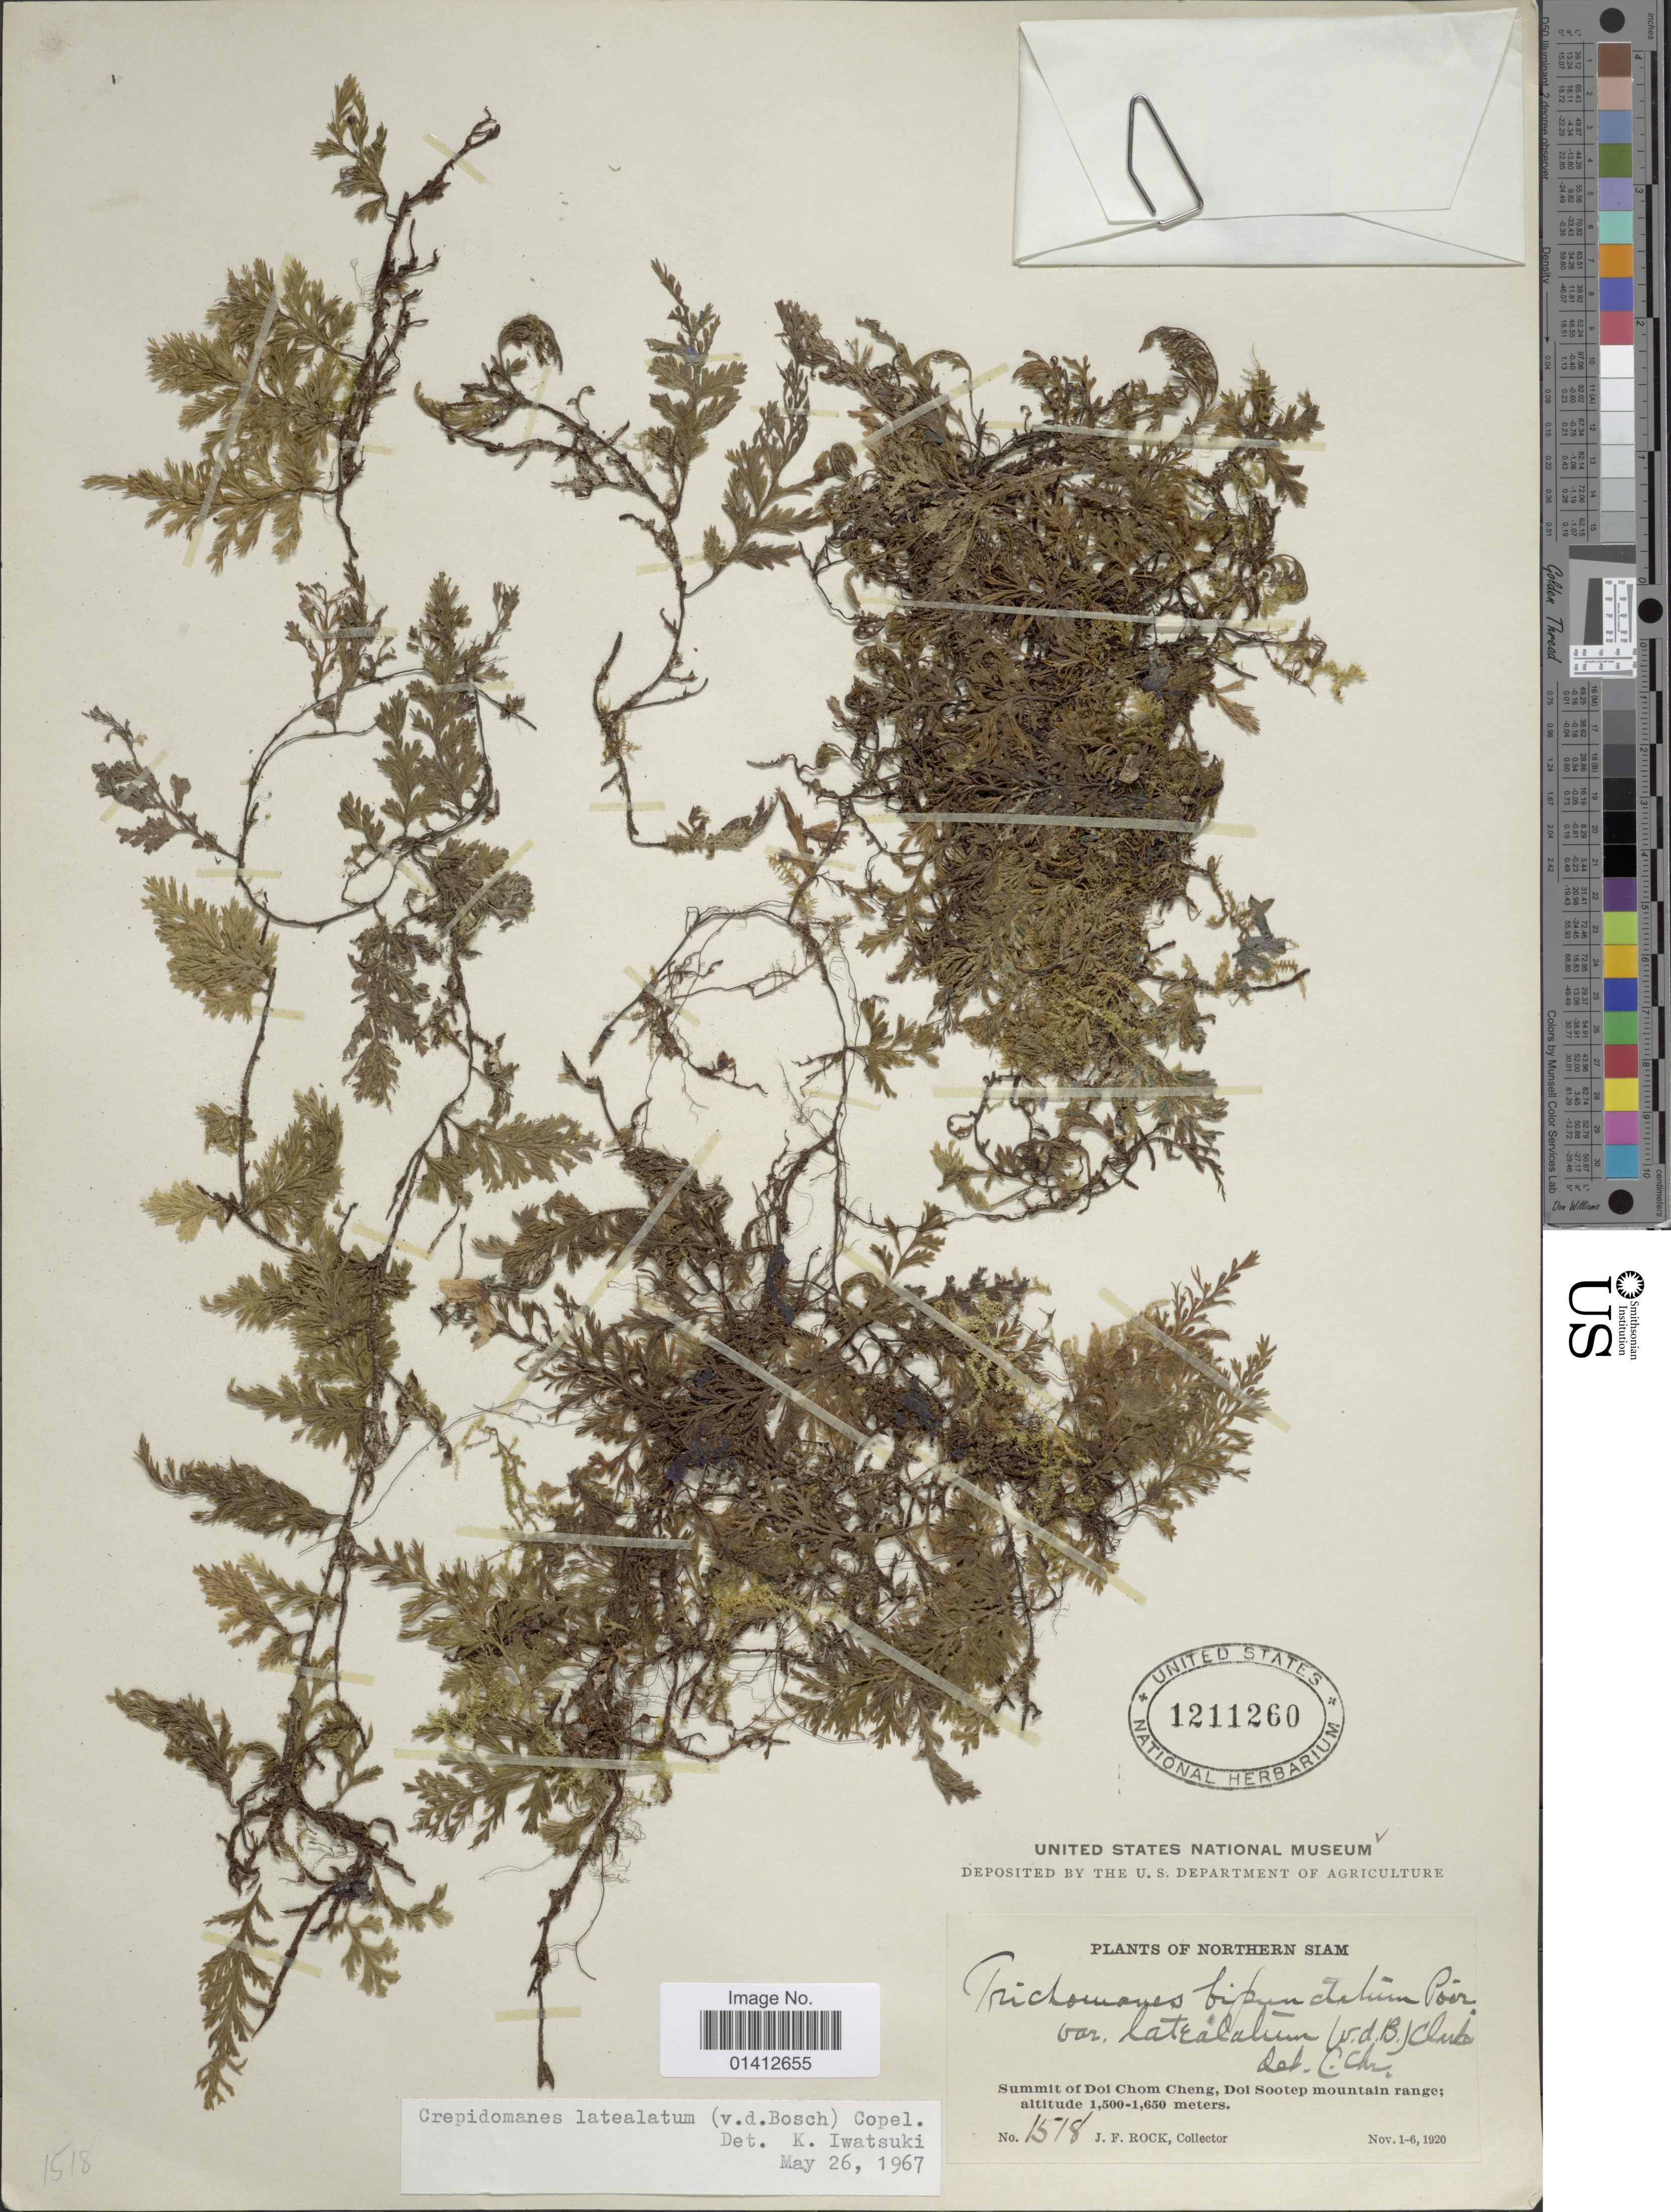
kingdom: Plantae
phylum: Tracheophyta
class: Polypodiopsida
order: Hymenophyllales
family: Hymenophyllaceae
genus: Crepidomanes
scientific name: Crepidomanes latealatum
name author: (Bosch) Copel.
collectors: J. Rock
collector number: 1518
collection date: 1920-11-01/1920-11-06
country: Thailand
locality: Northen Siam, Summit of Doi Chom Cheng, DOi Sootep mountain range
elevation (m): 1500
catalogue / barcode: US 1211260